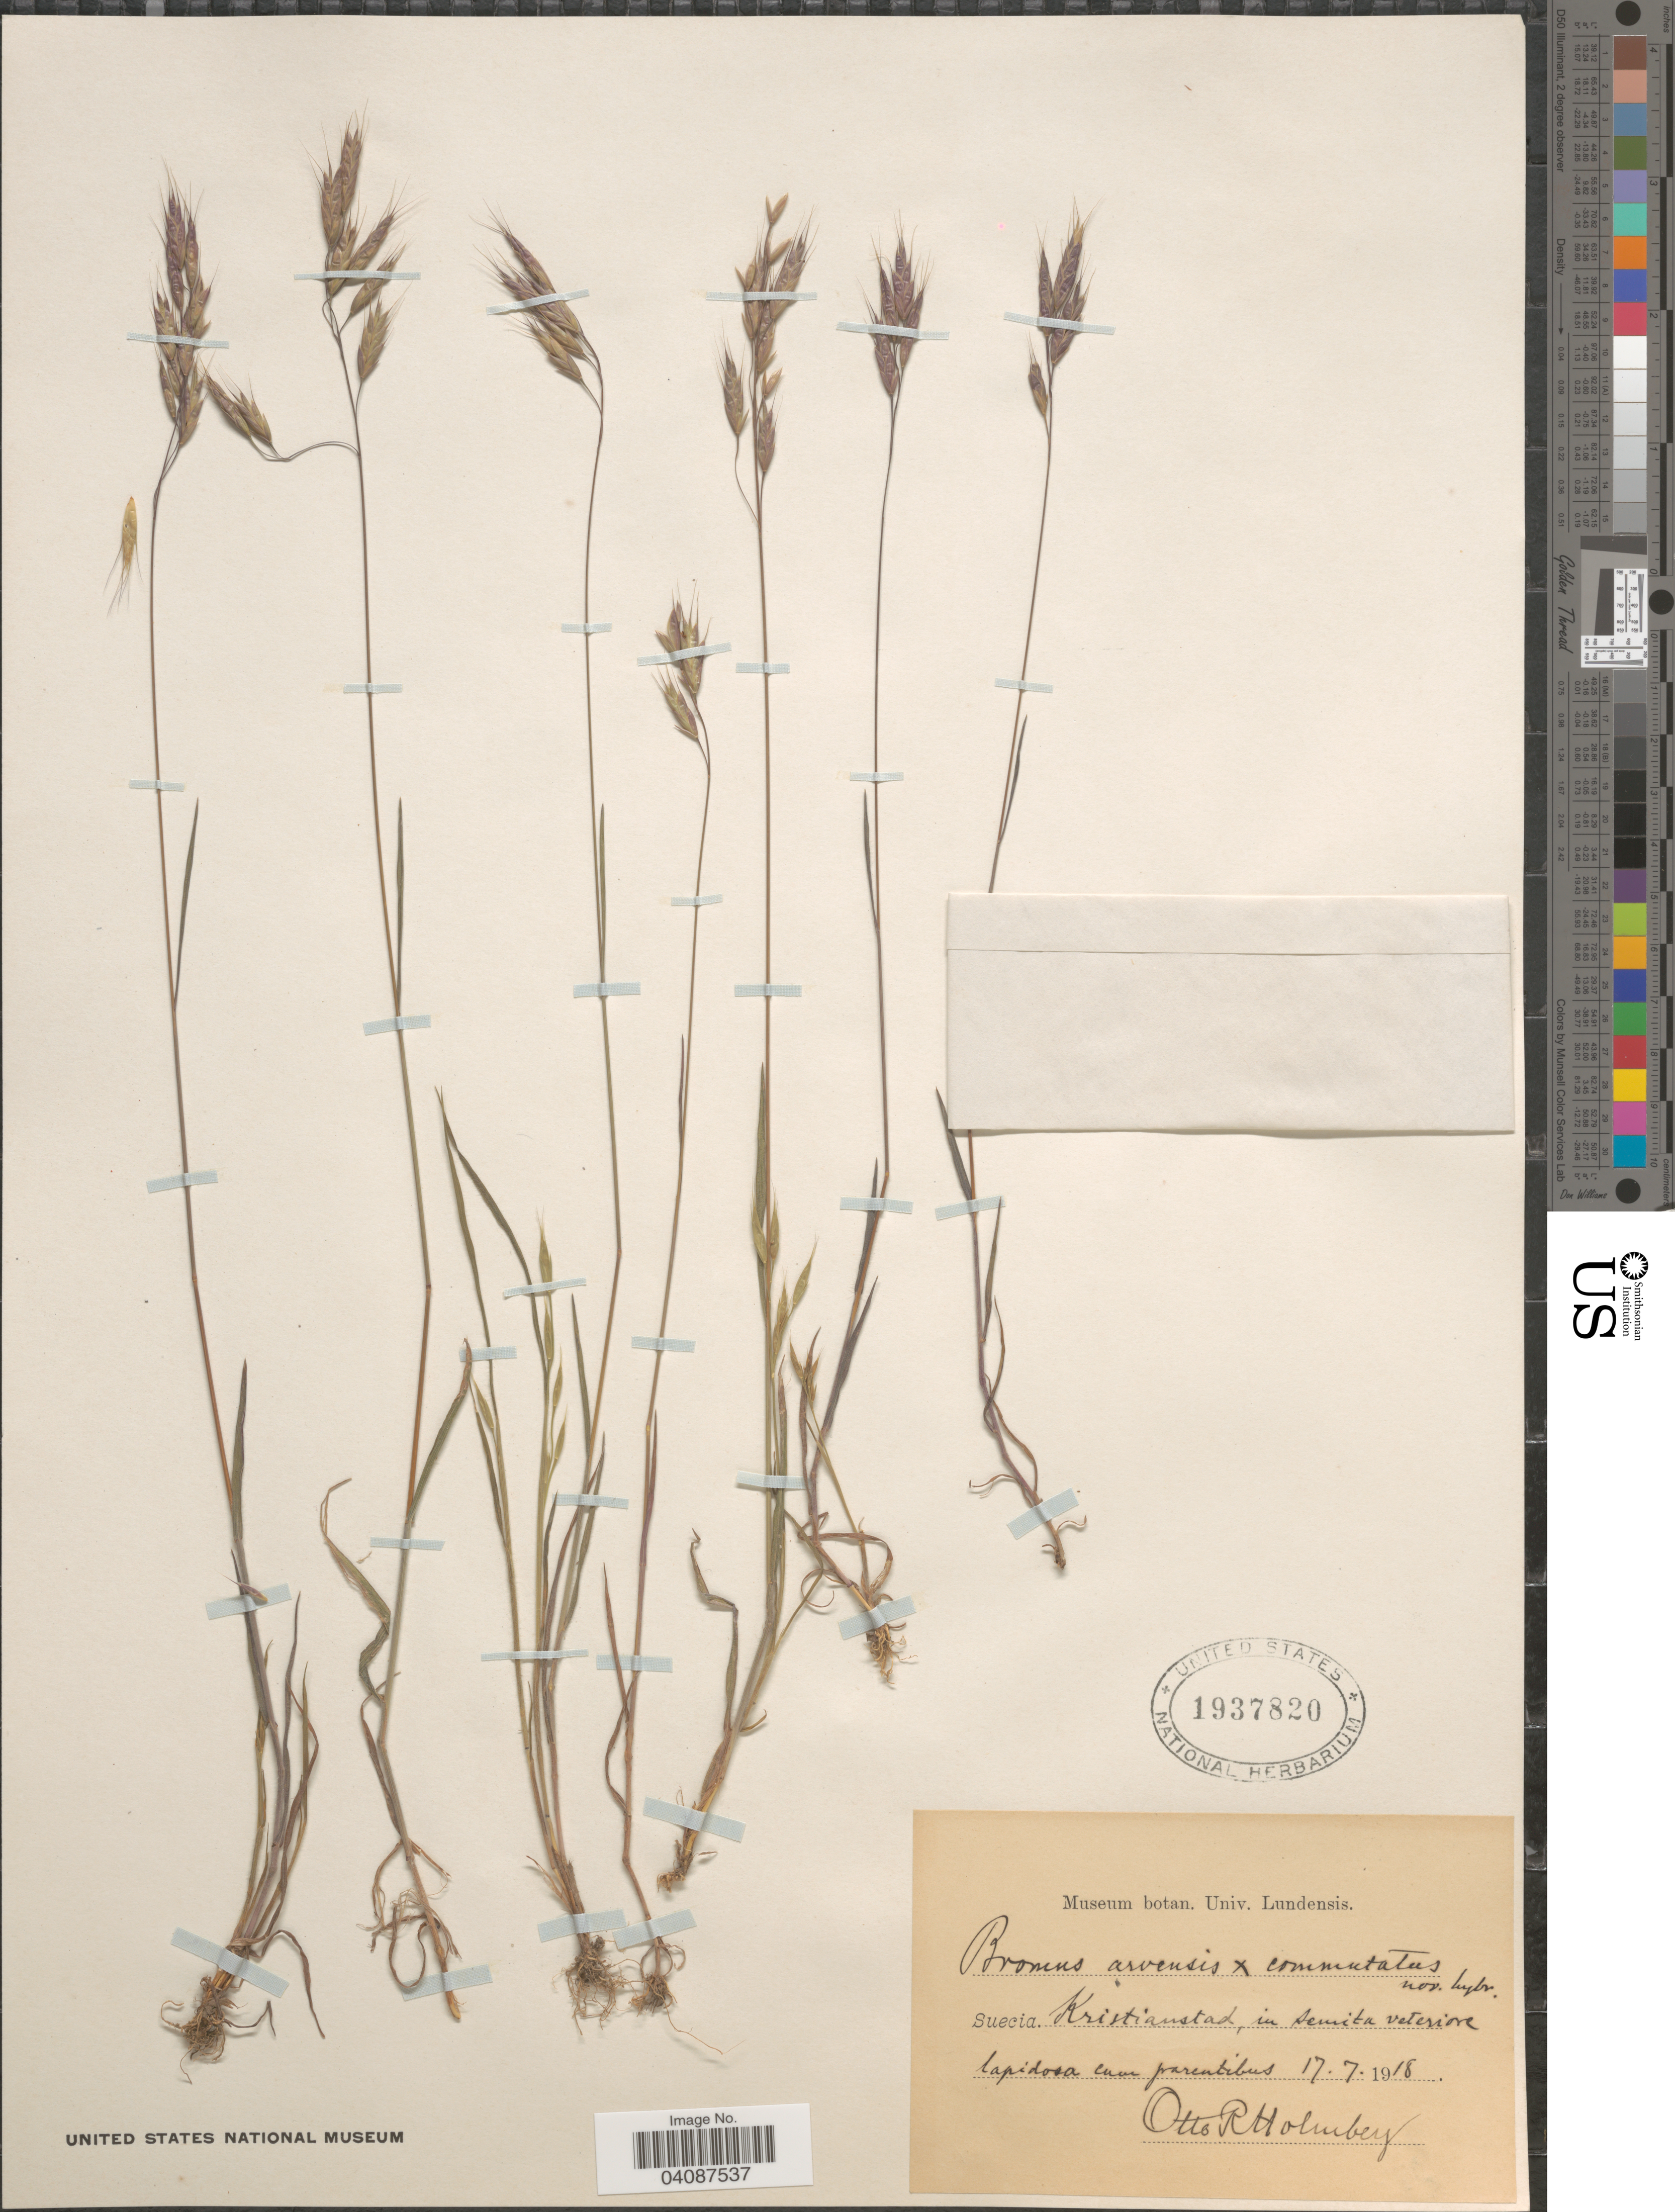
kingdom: Plantae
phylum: Tracheophyta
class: Liliopsida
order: Poales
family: Poaceae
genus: Bromus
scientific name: Bromus arvensis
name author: L.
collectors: O. Holmberg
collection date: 1918-07-17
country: Sweden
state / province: Skåne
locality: Suecia. Kristianstad, in semita veteriore lapidosa cum parentibus.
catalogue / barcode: US 1937820